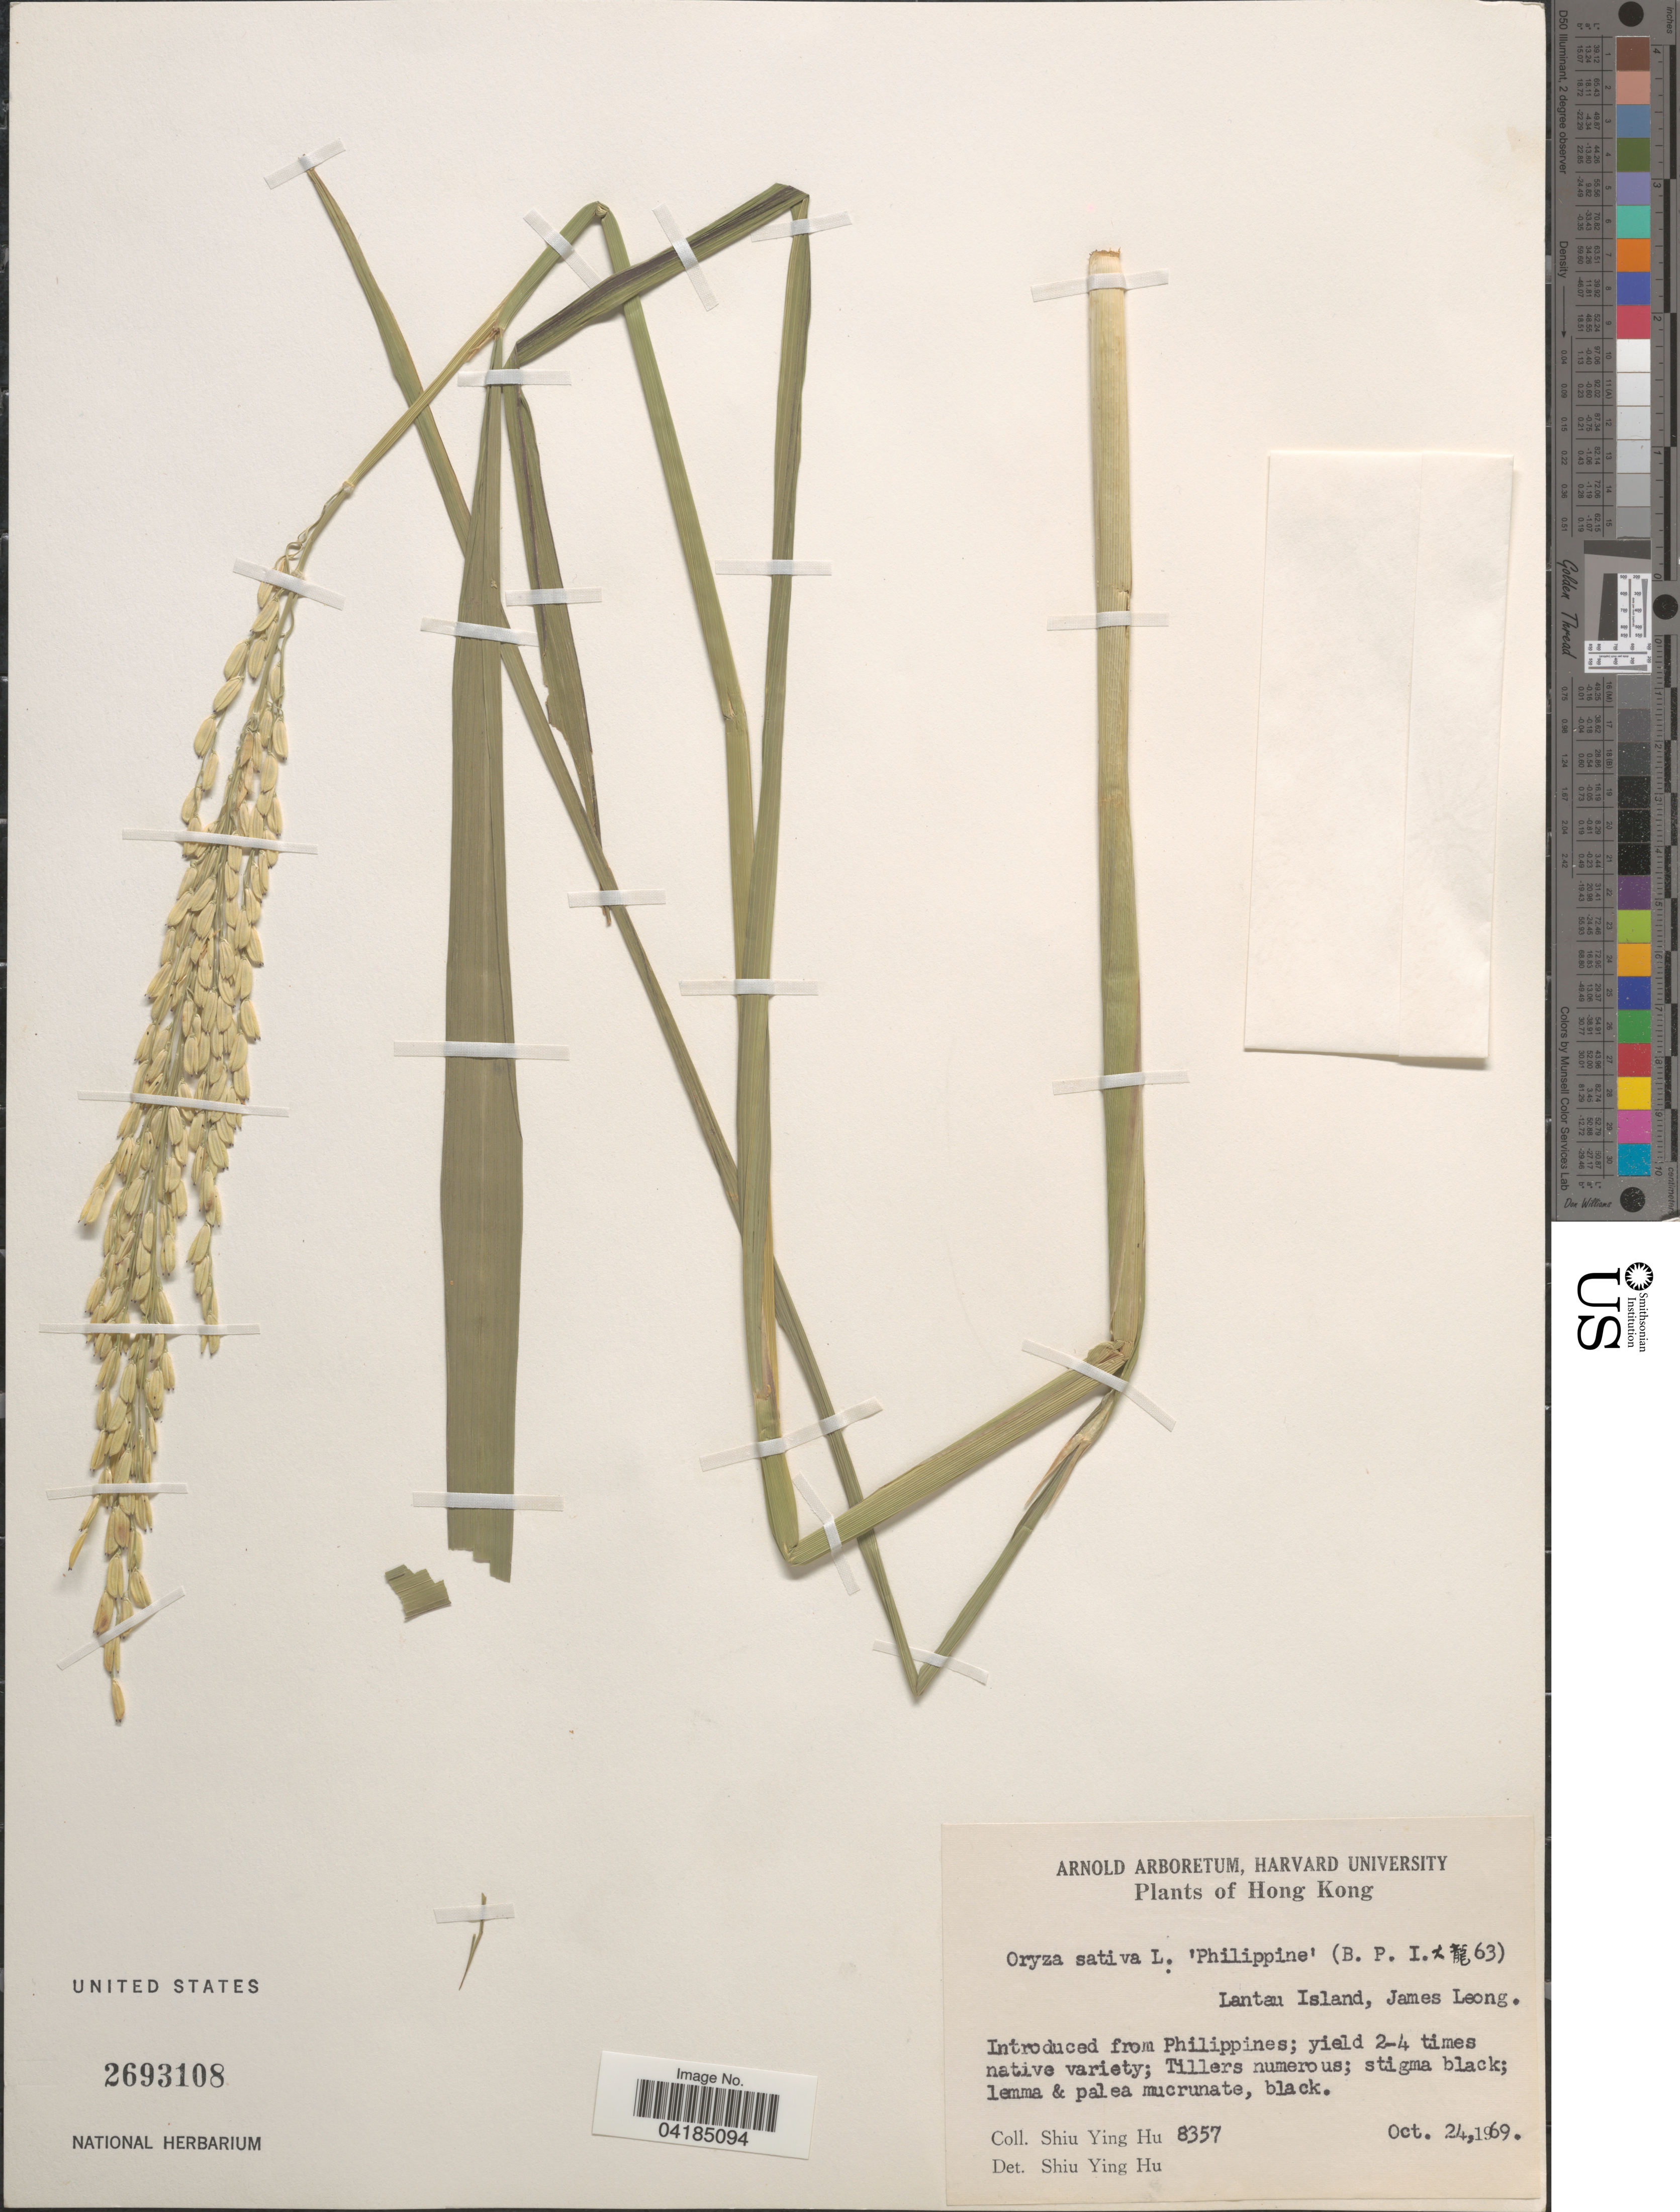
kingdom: Plantae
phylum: Tracheophyta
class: Liliopsida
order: Poales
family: Poaceae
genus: Oryza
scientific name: Oryza sativa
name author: L.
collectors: S. Y. Hu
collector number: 8357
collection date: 1969-10-24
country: China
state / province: Hong Kong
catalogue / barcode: US 2693108